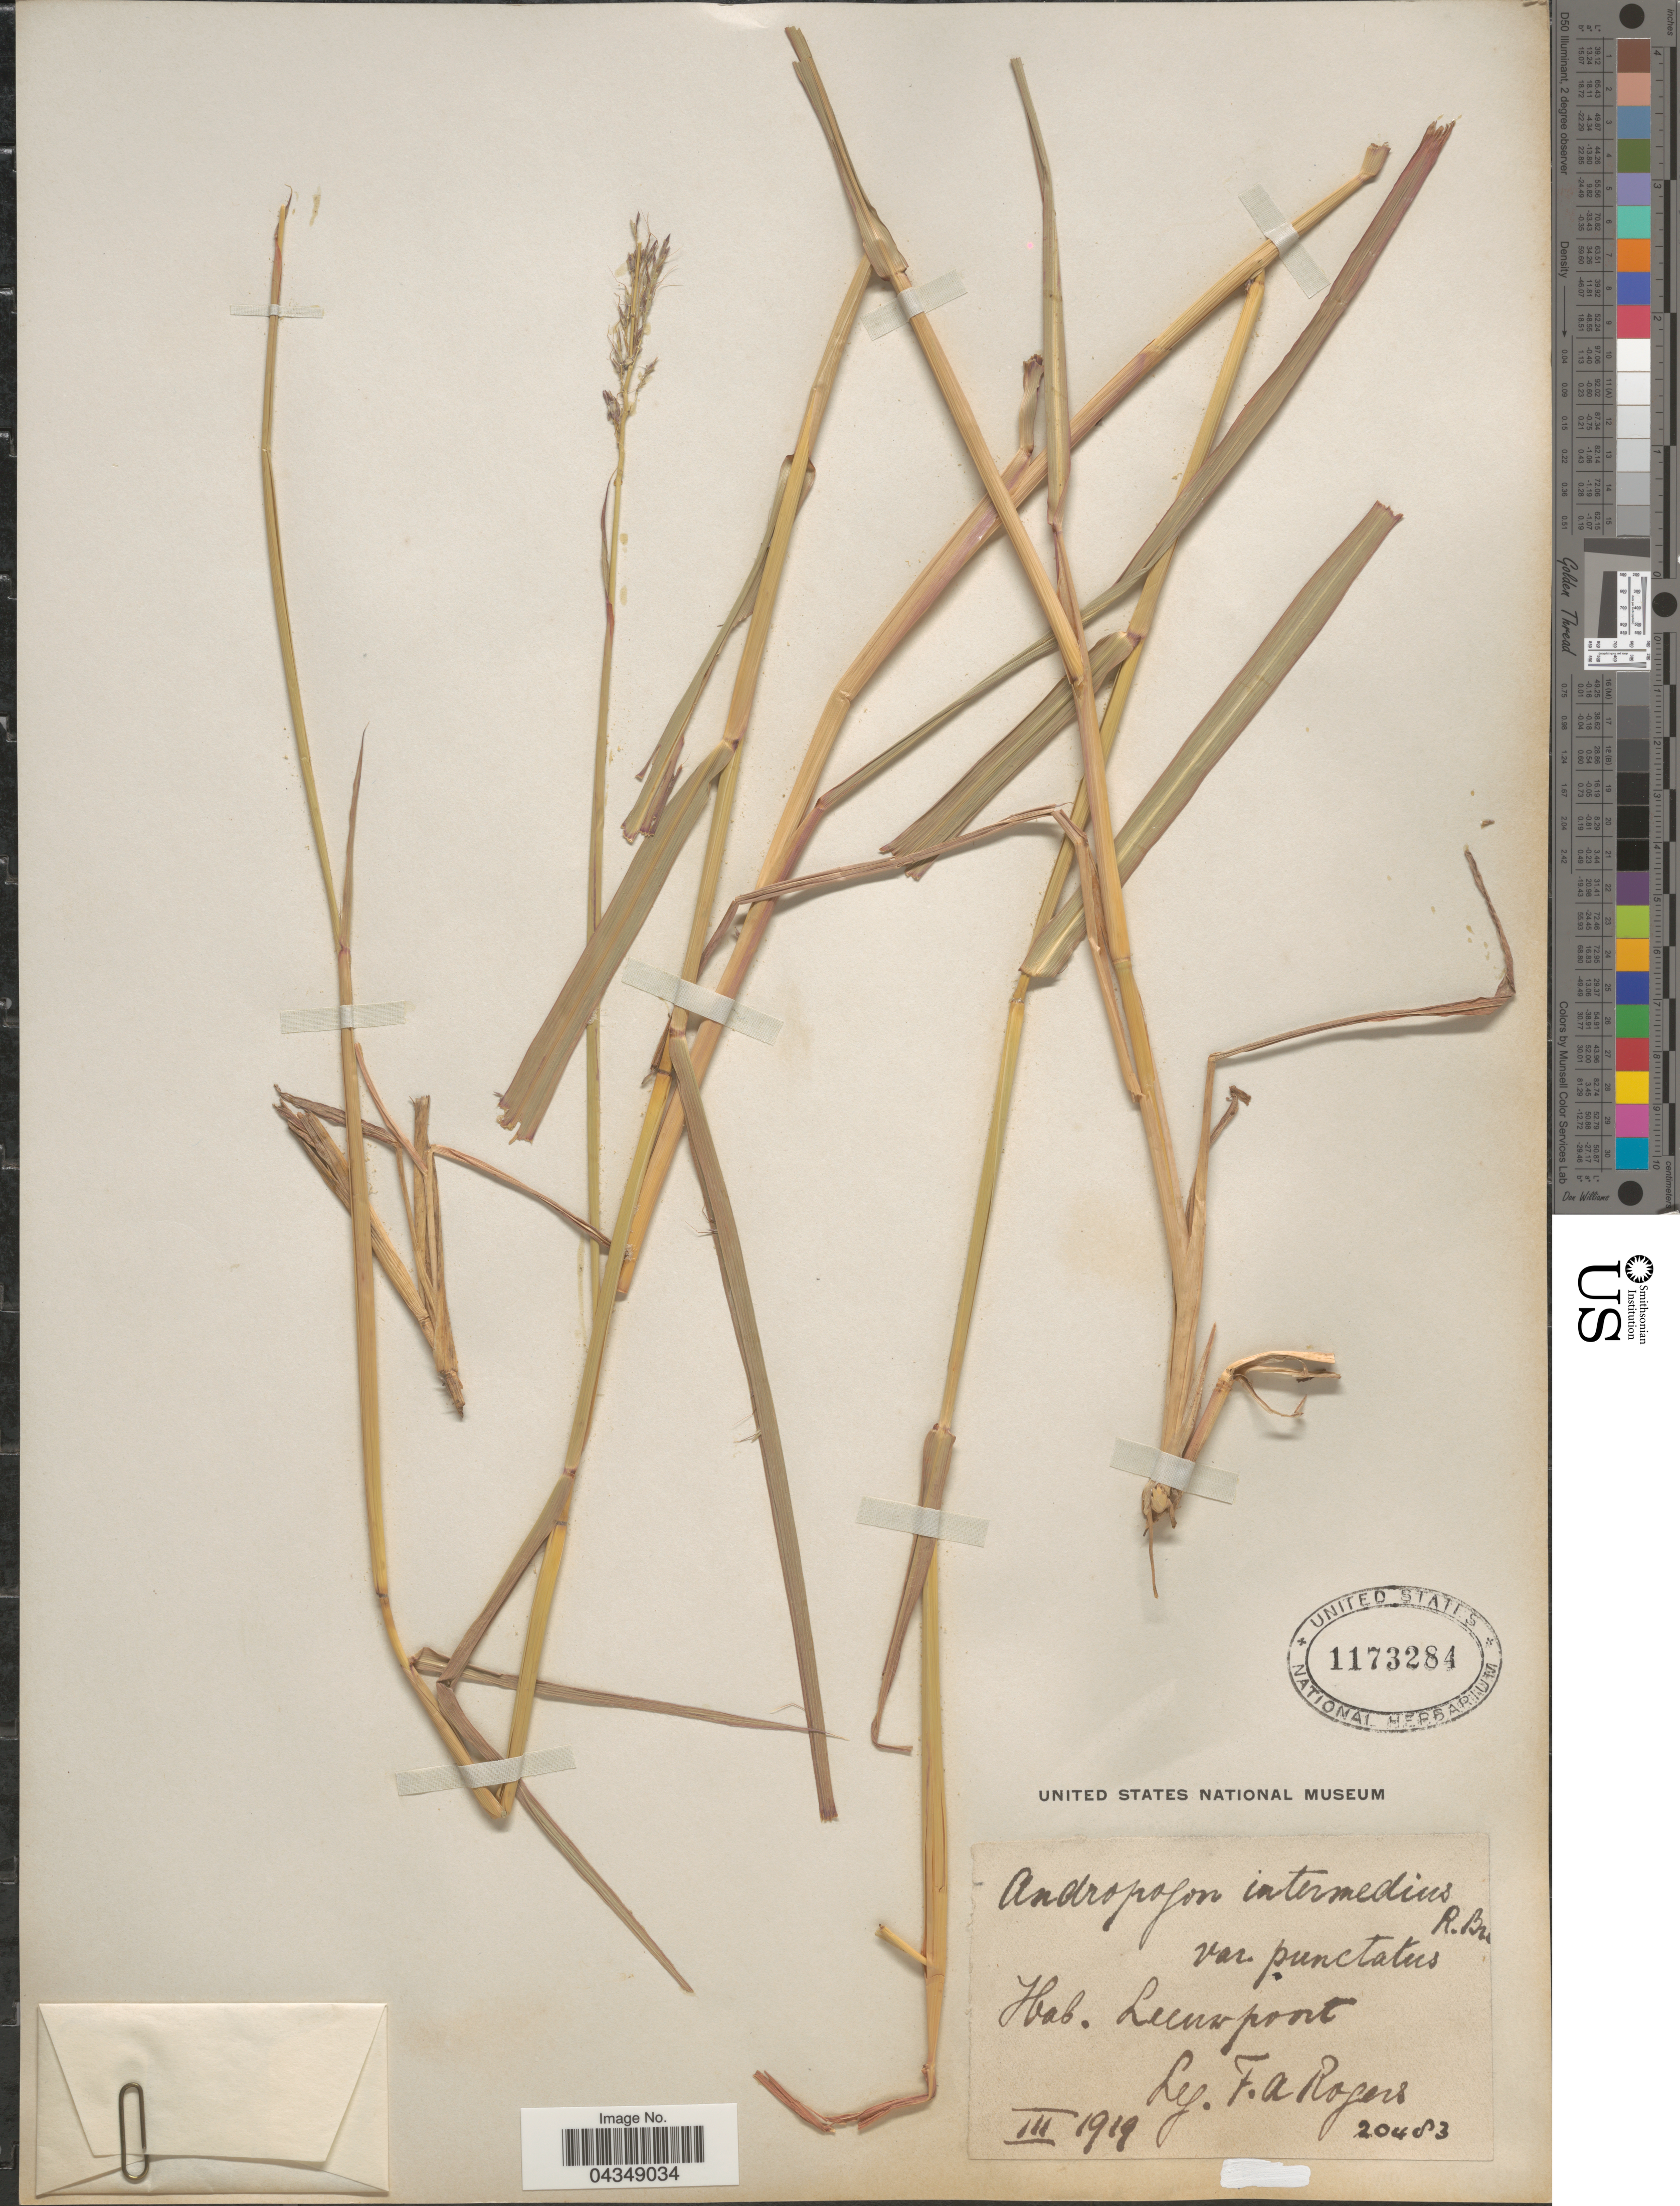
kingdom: Plantae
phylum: Tracheophyta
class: Liliopsida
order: Poales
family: Poaceae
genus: Bothriochloa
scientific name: Bothriochloa bladhii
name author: (Retz.) S.T. Blake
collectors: F. A. Rogers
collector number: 20483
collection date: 1919-03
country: South Africa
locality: Leeuwpoort.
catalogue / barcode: US 1173284